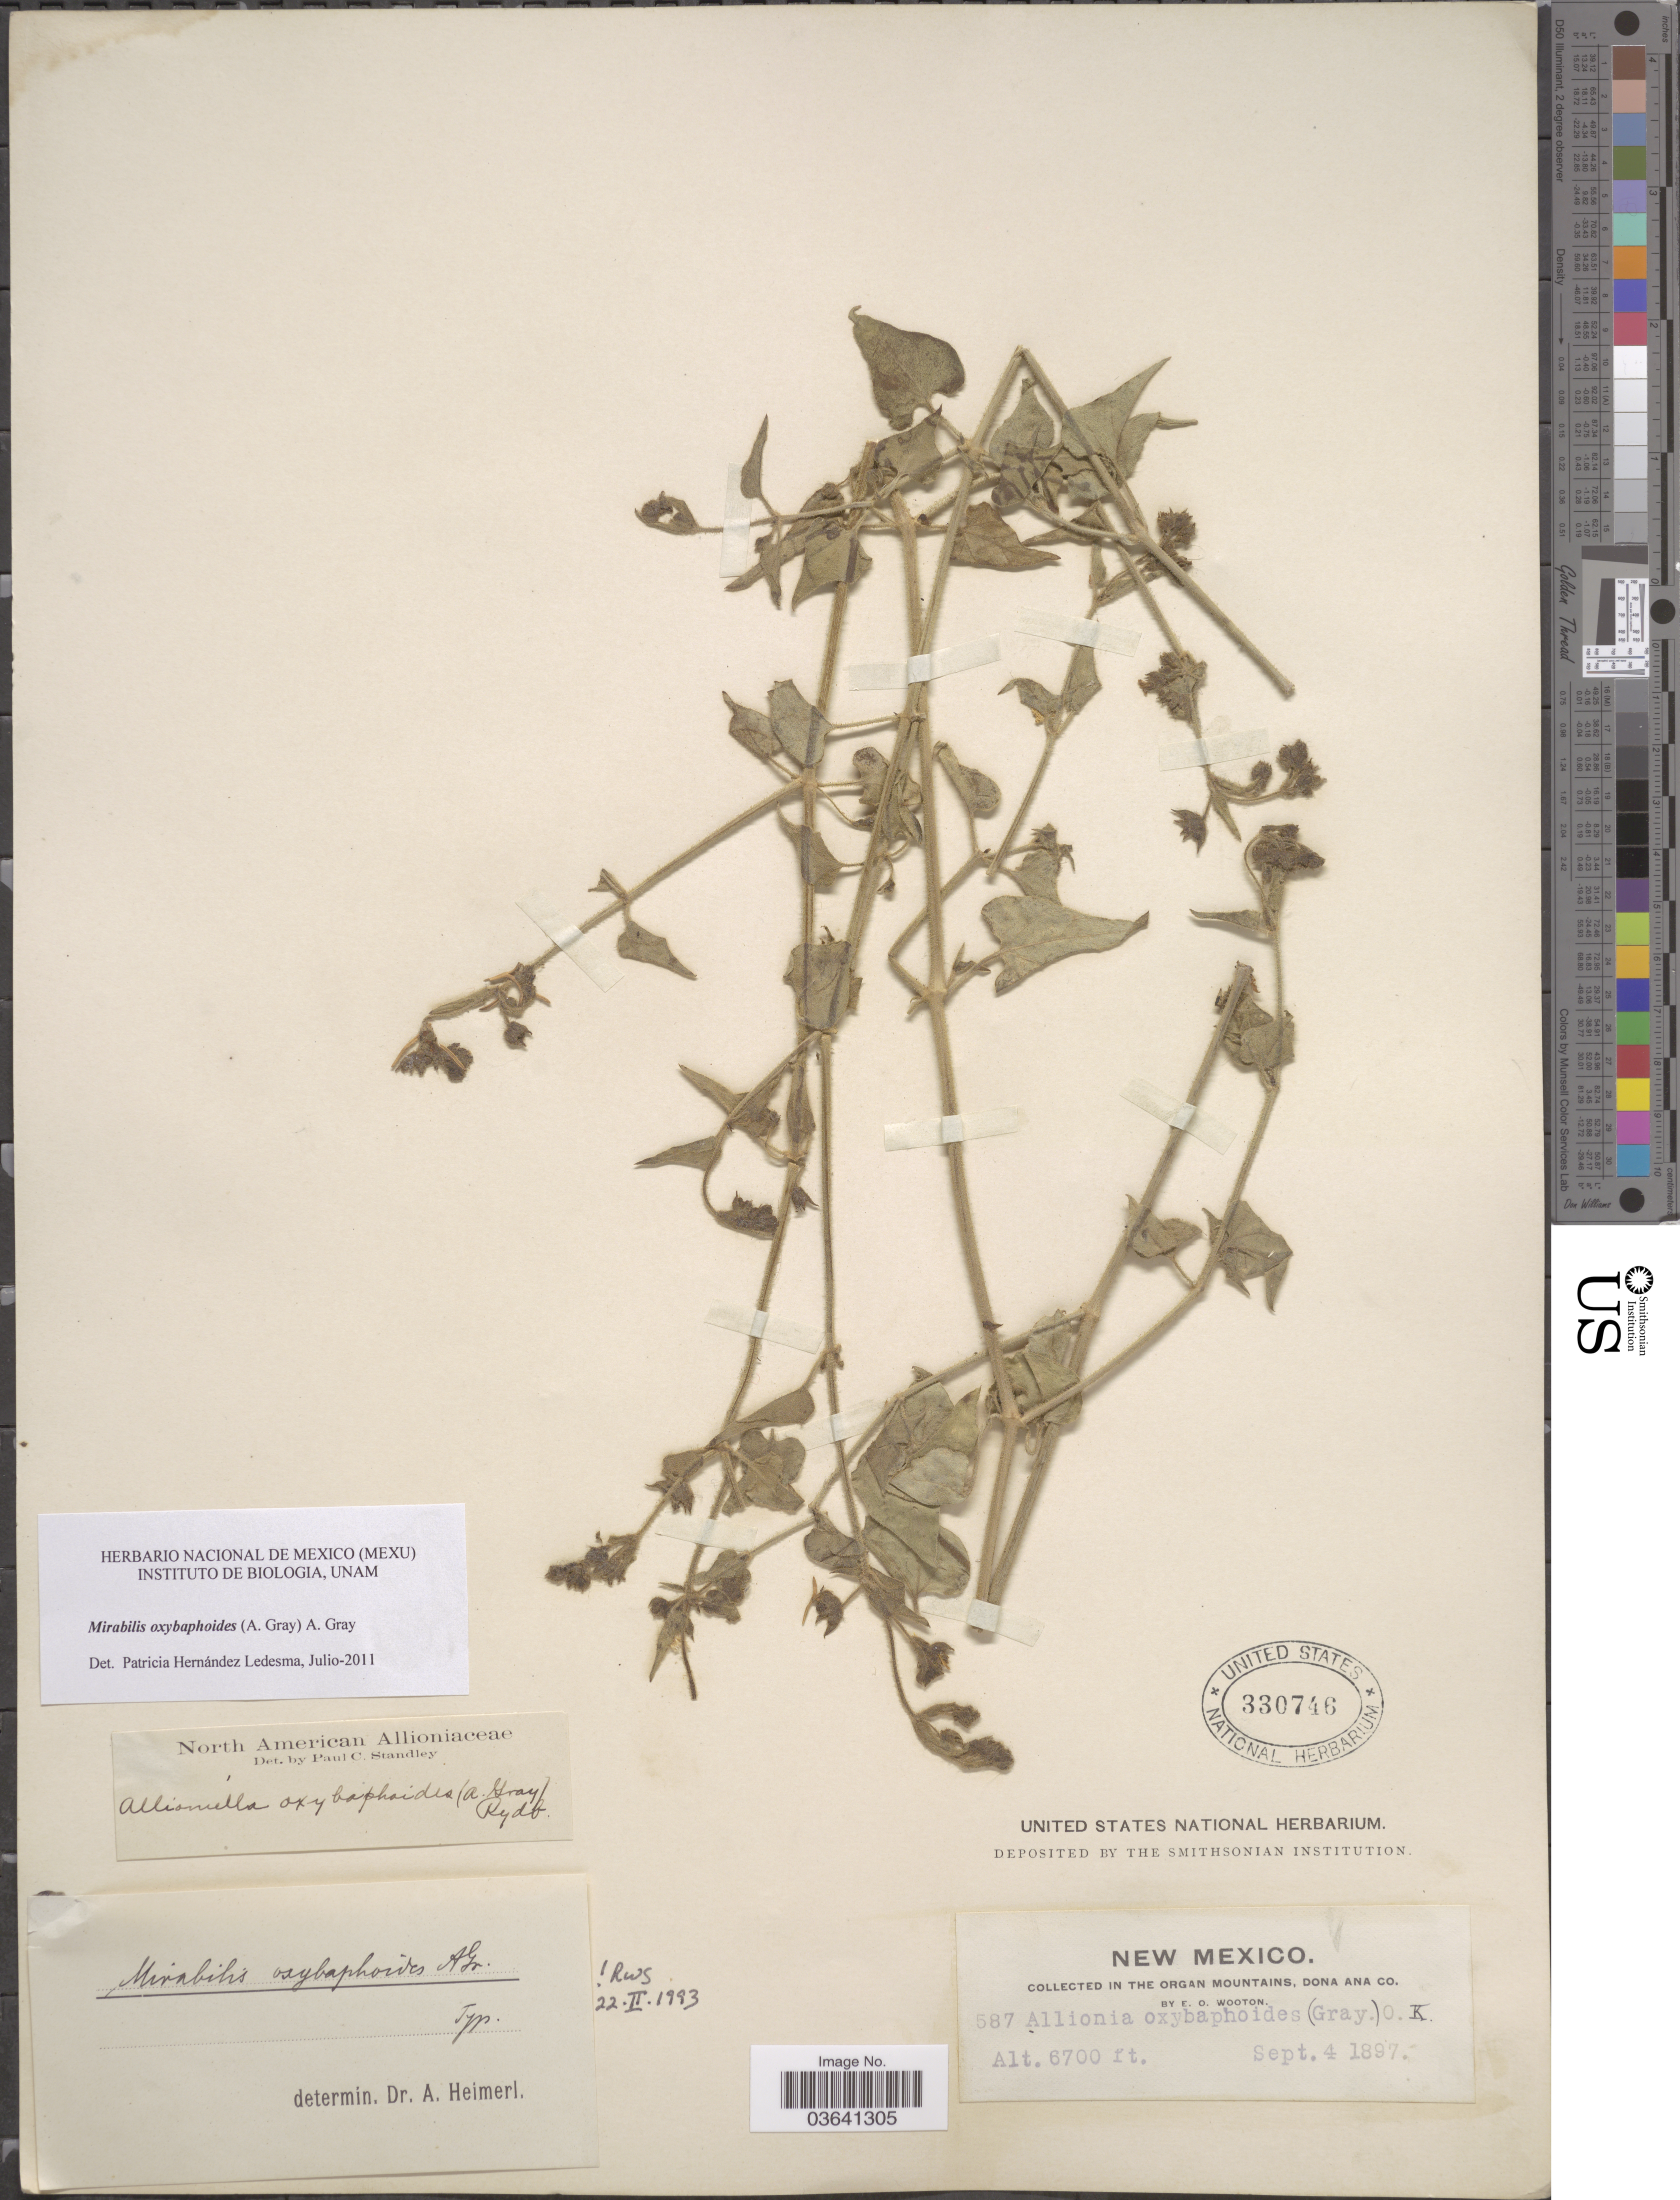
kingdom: Plantae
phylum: Tracheophyta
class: Magnoliopsida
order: Caryophyllales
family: Nyctaginaceae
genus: Mirabilis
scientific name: Mirabilis oxybaphoides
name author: (A. Gray) A. Gray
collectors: E. O. Wooton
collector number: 587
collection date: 1897-09-04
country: United States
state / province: New Mexico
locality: In the Organ Mountains, Dona Ana Co.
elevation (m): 2042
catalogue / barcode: US 330746